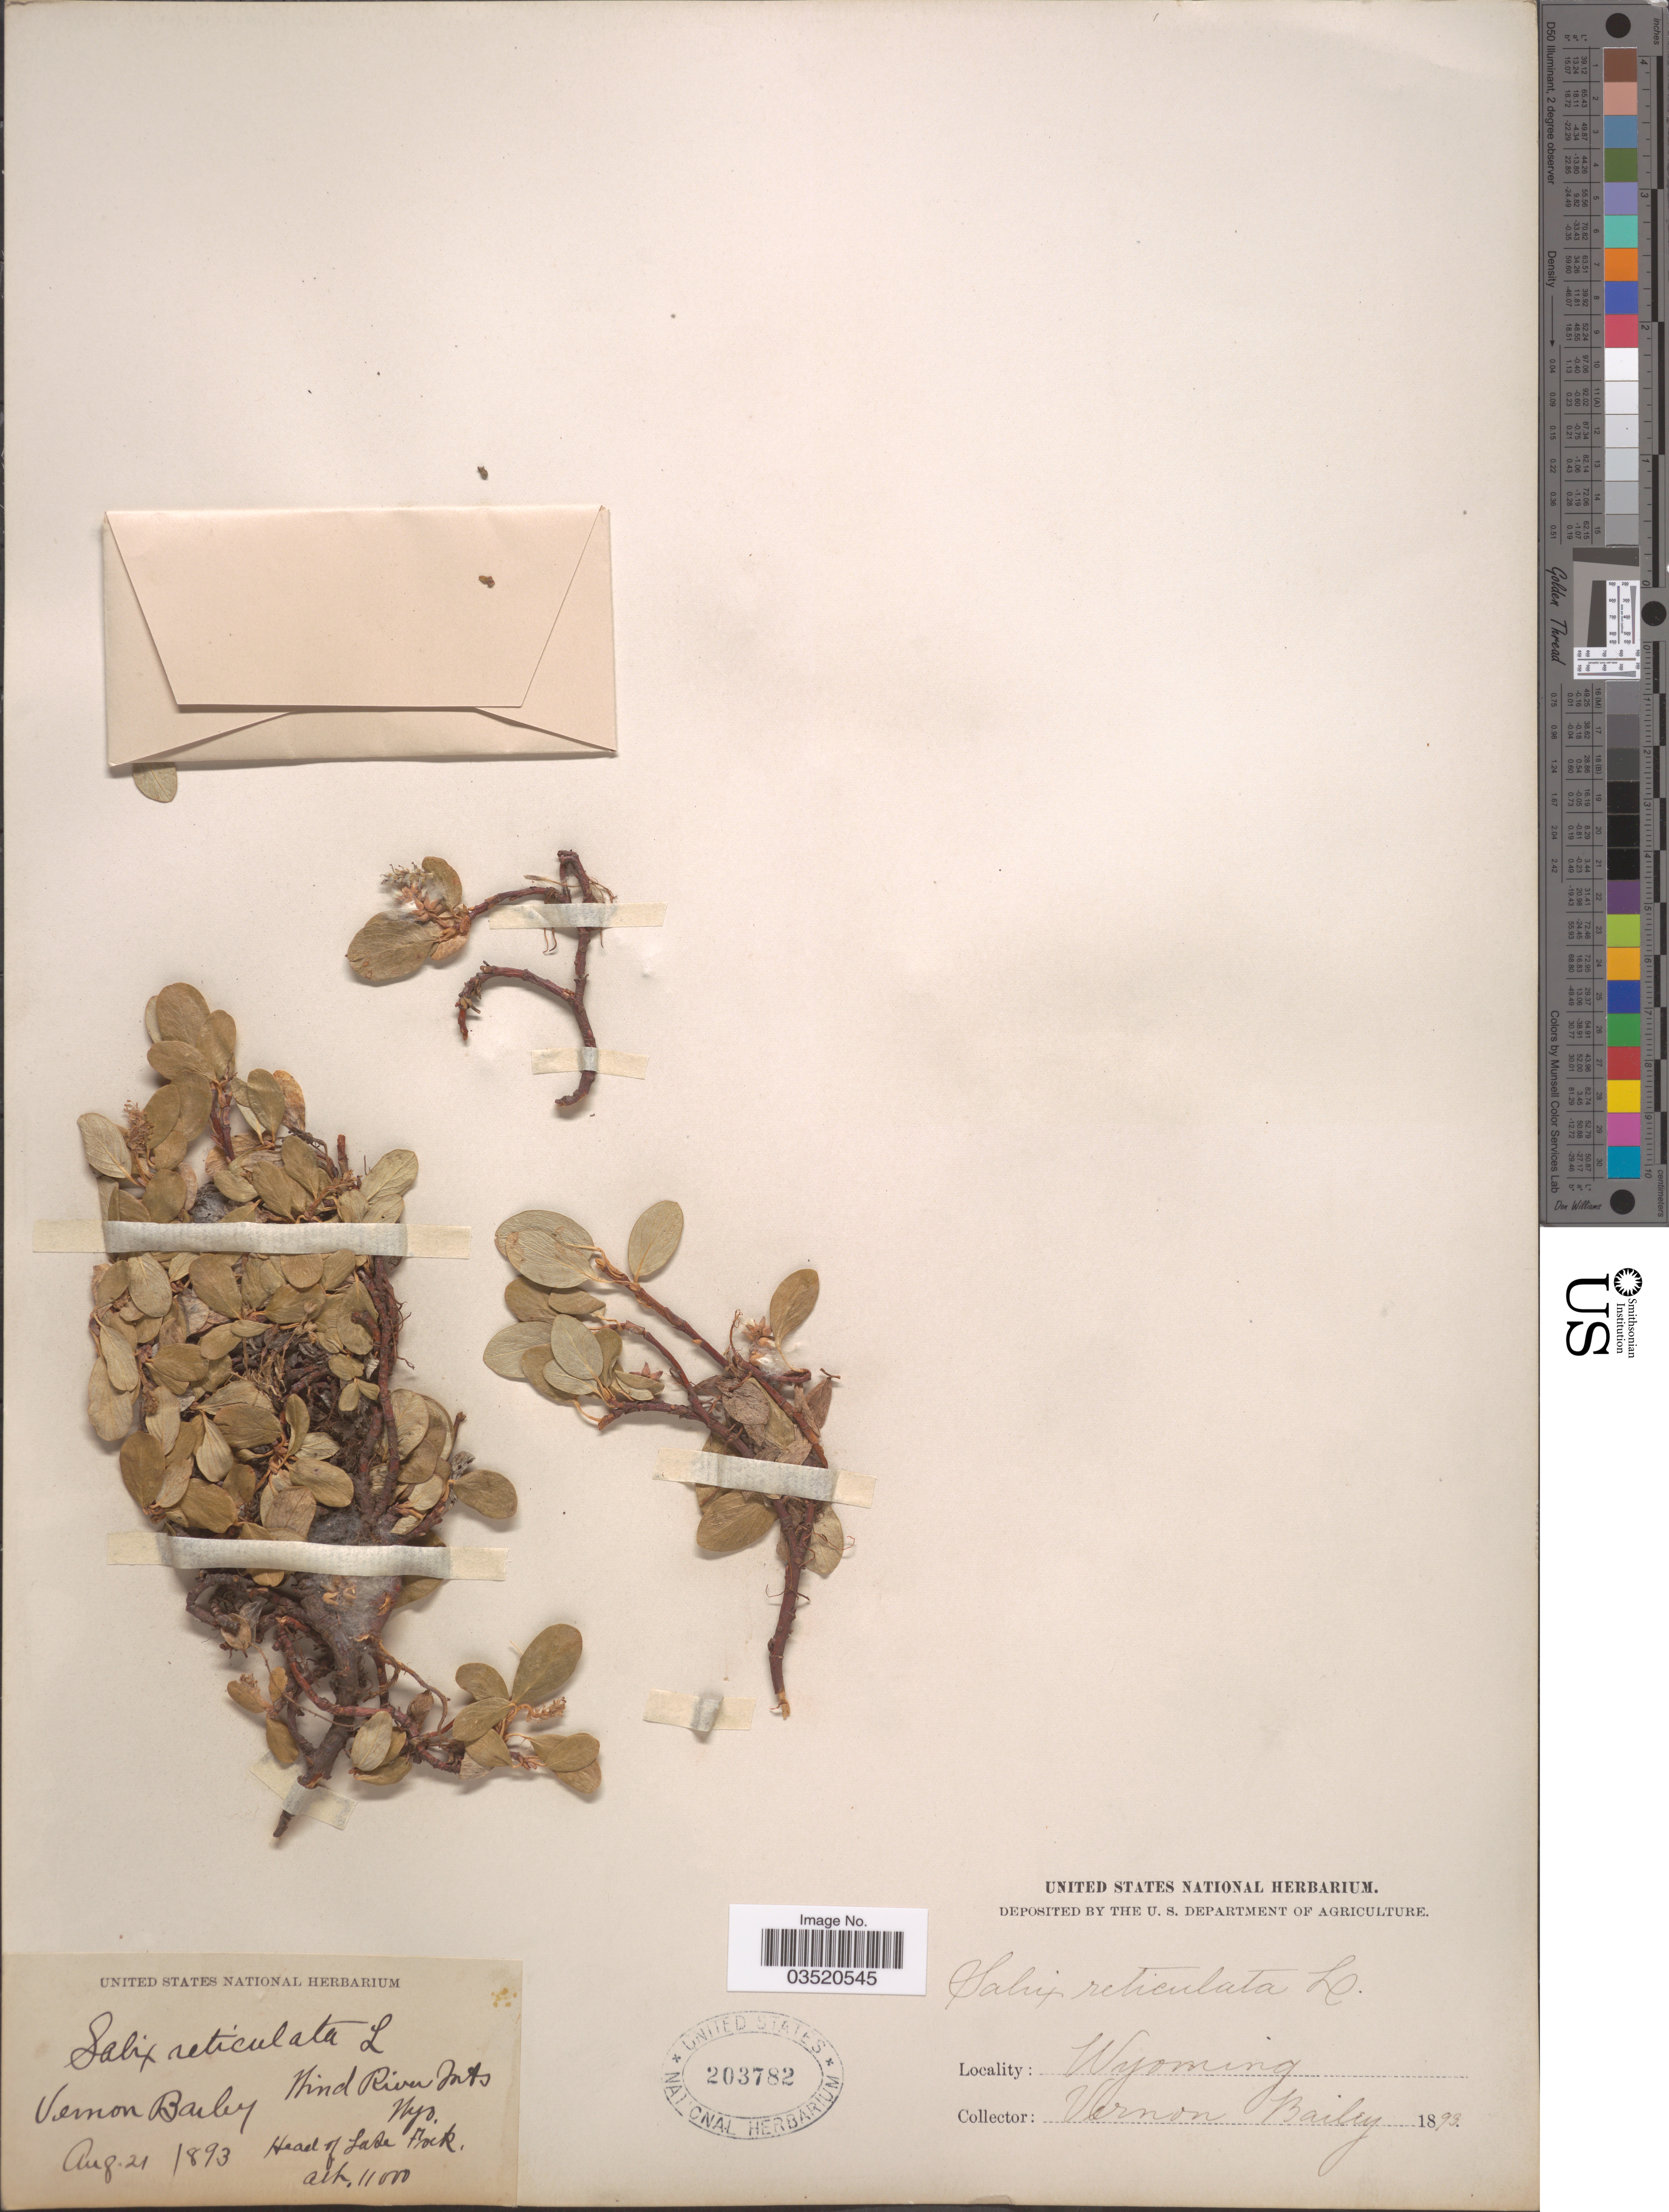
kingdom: Plantae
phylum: Tracheophyta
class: Magnoliopsida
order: Malpighiales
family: Salicaceae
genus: Salix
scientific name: Salix saximontana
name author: Rydb.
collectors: V. O. Bailey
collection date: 1893-08-21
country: United States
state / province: Wyoming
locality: Wind River Mts. Head of Lake Fork.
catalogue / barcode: US 203782